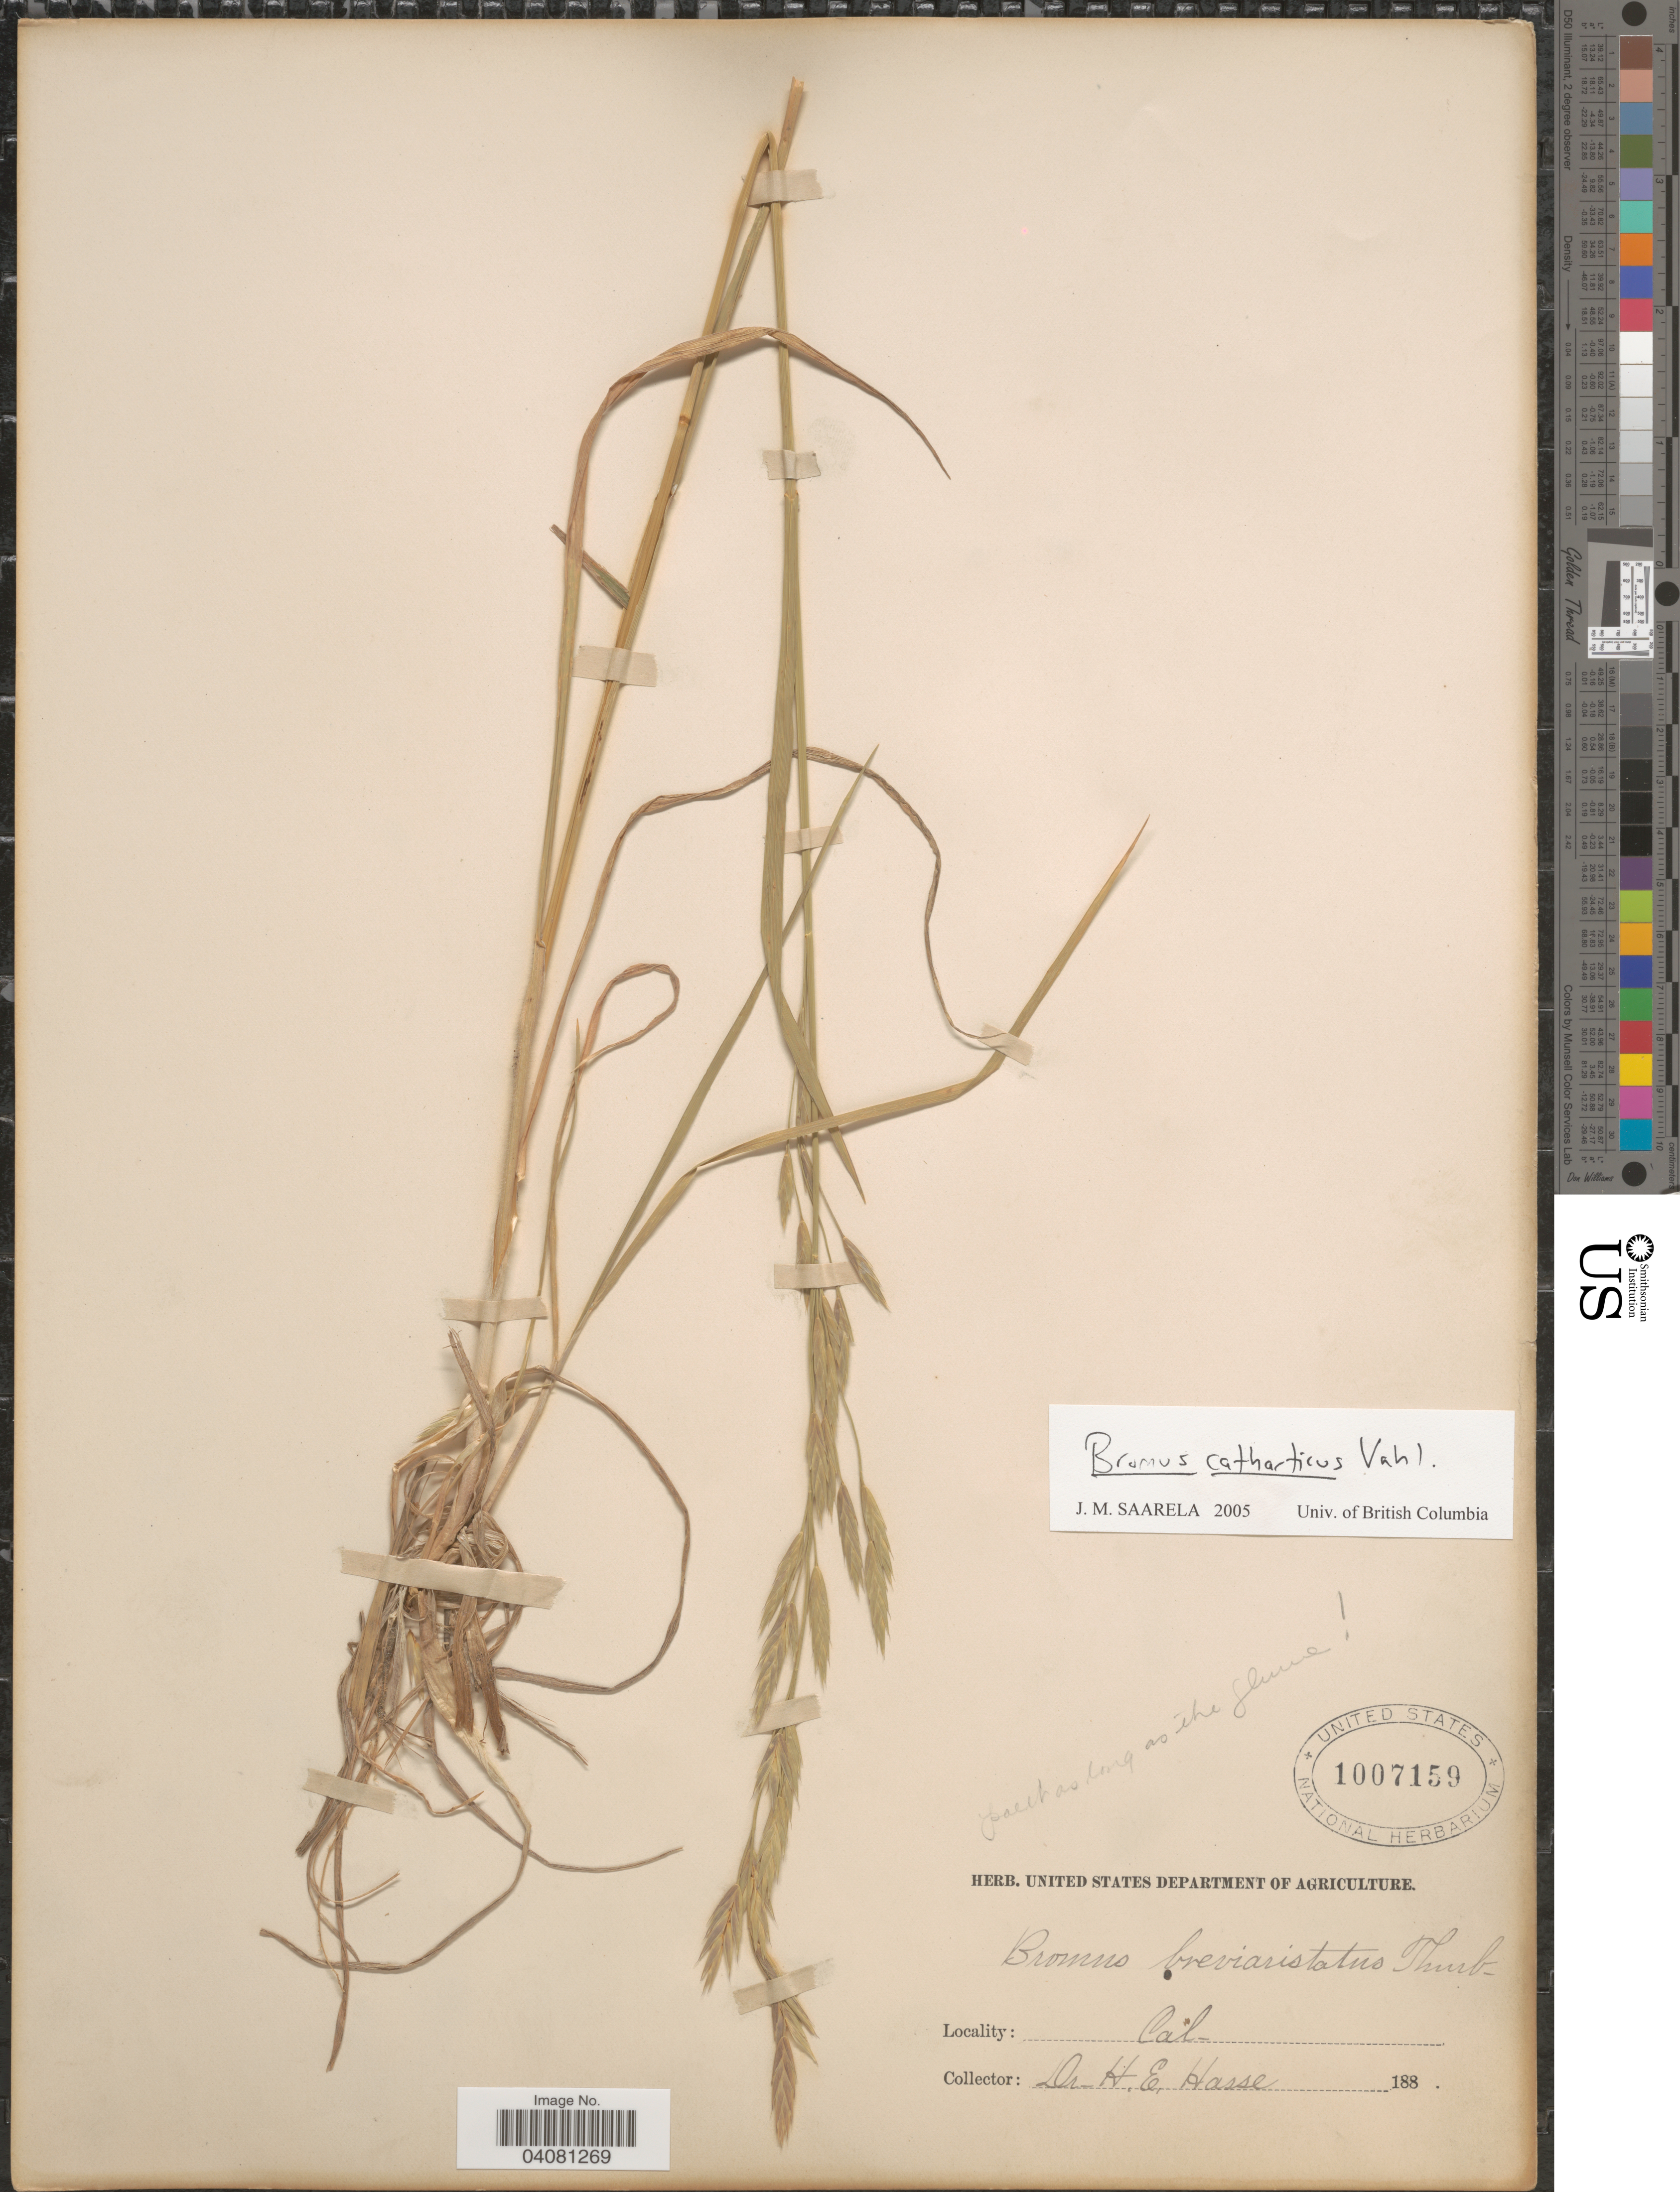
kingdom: Plantae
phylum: Tracheophyta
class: Liliopsida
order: Poales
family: Poaceae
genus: Bromus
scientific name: Bromus catharticus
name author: Vahl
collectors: H. E. Hasse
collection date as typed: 188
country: United States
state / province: California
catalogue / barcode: US 1007159